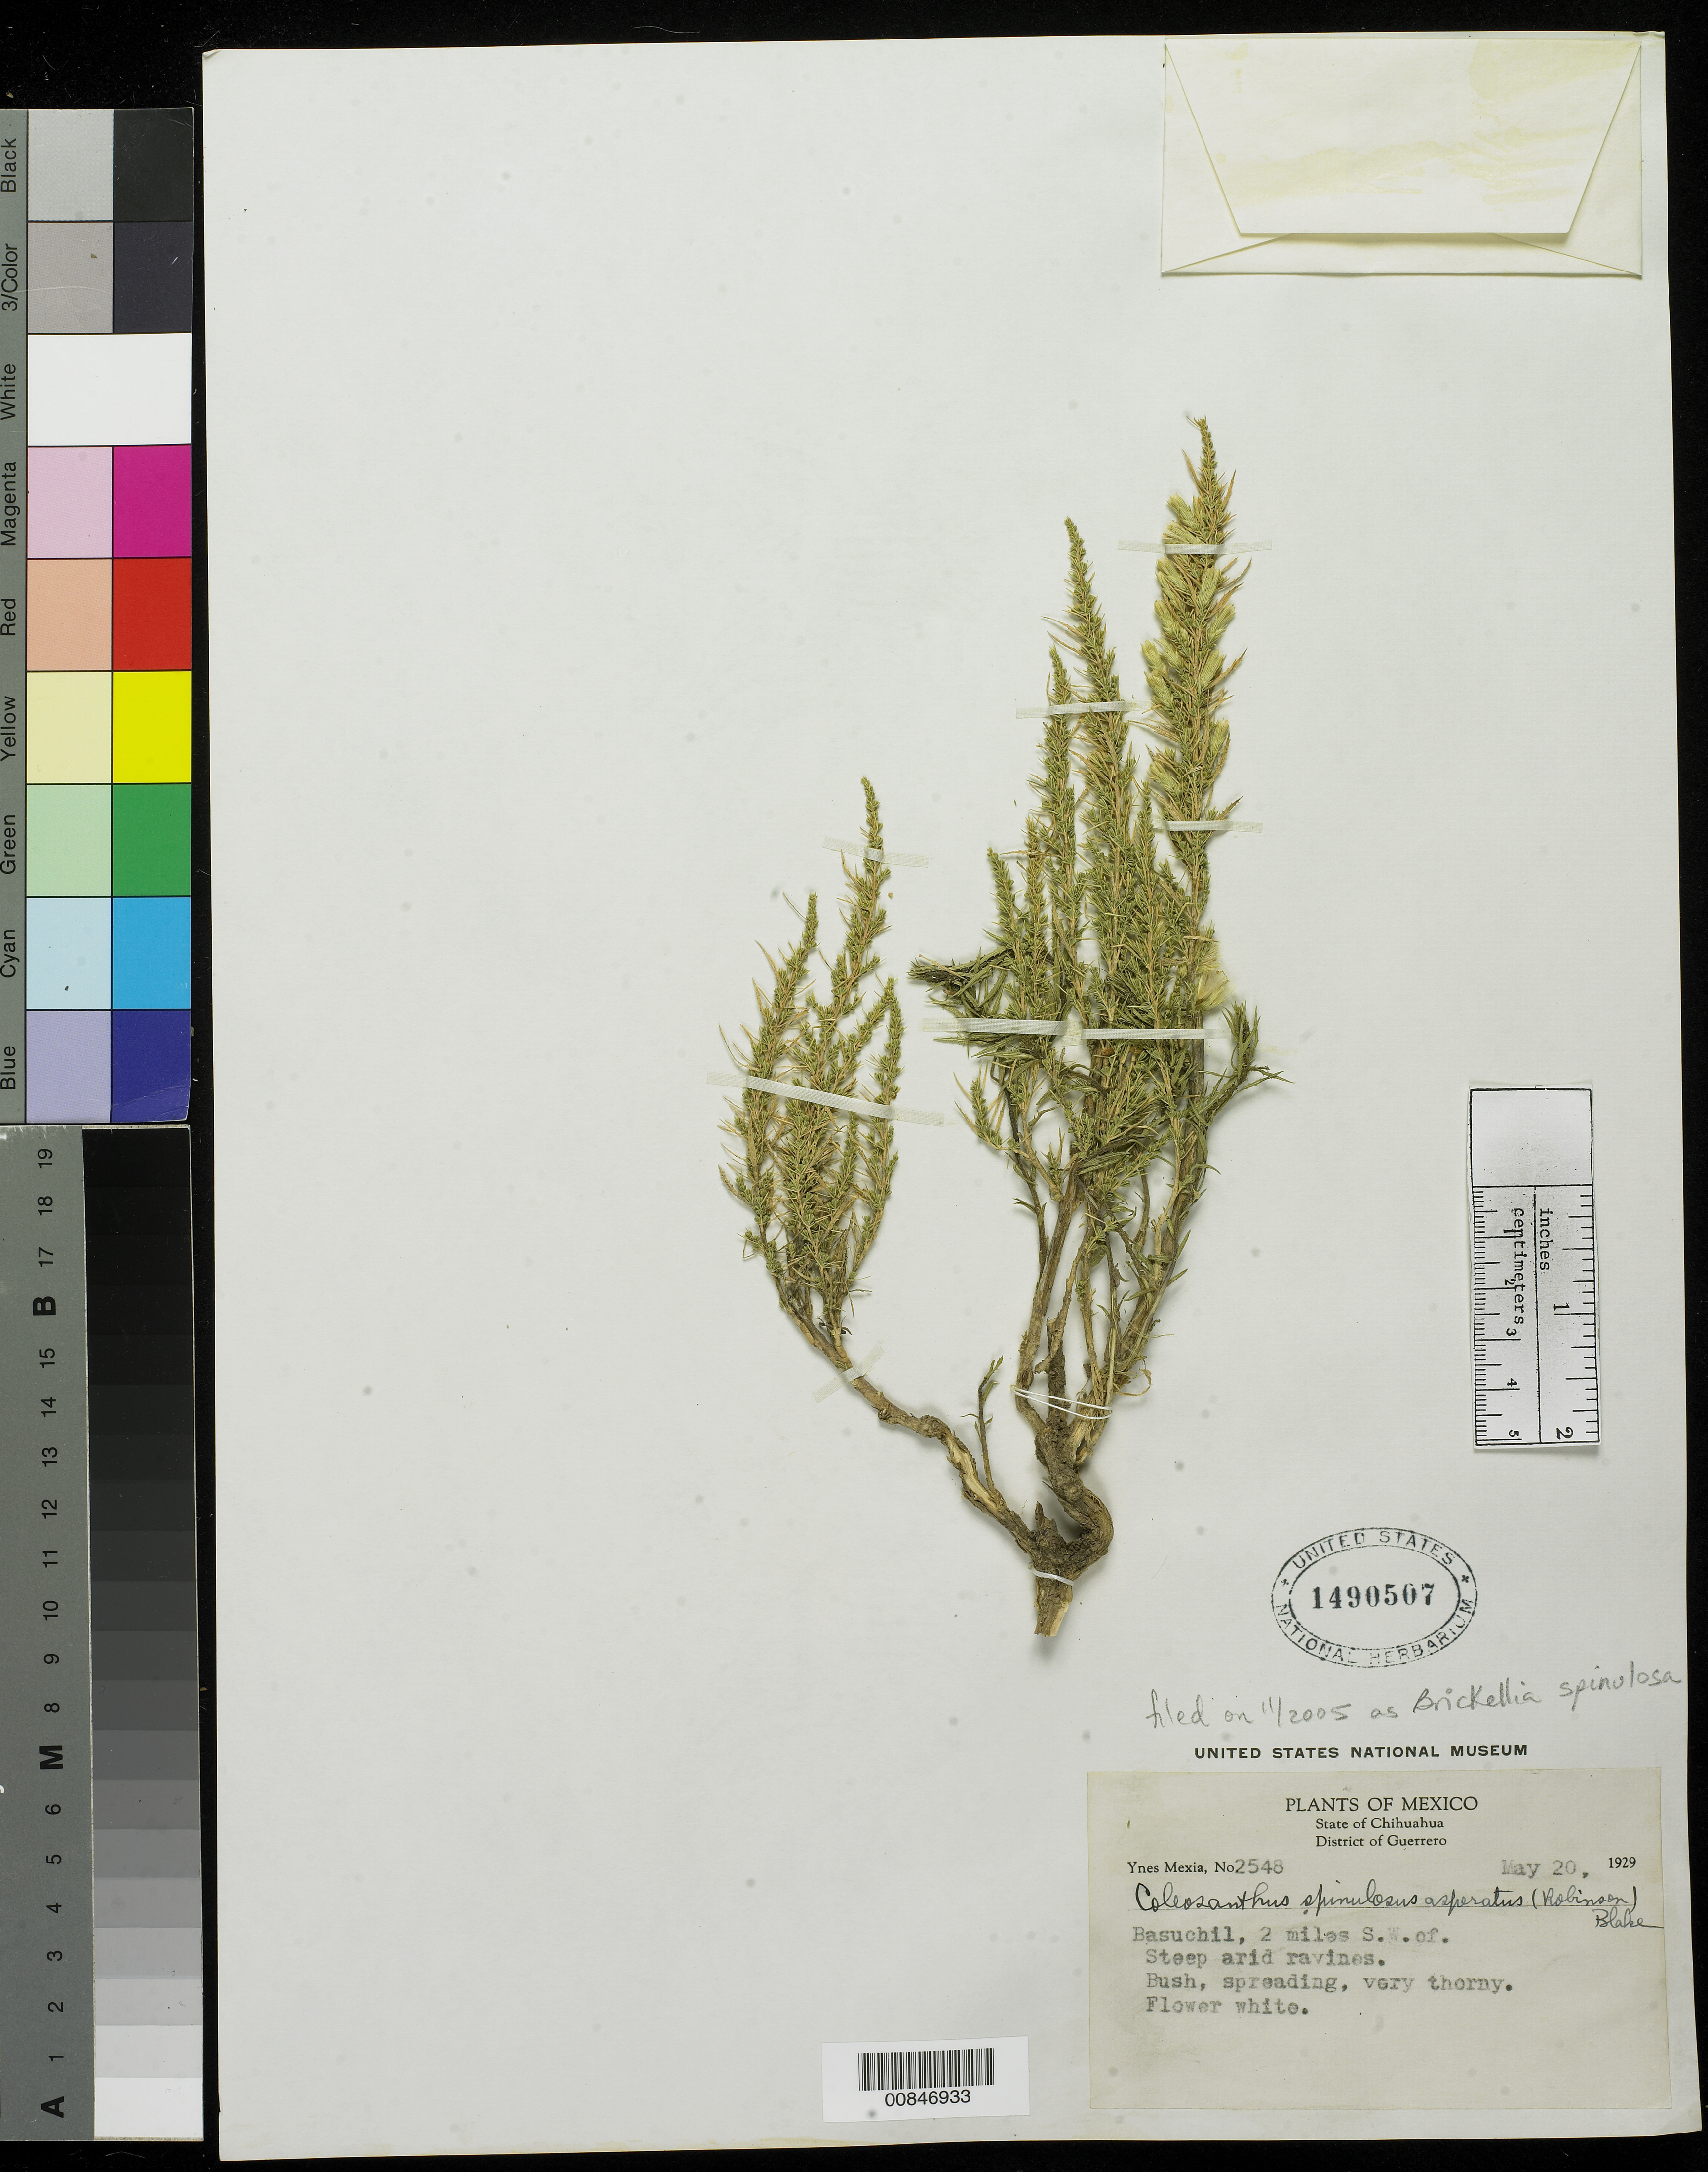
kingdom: Plantae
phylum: Tracheophyta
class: Magnoliopsida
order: Asterales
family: Asteraceae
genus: Brickellia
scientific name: Brickellia spinulosa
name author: (A. Gray) A. Gray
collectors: Y. Mexia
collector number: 2548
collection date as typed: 20 May 1929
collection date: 1929-05-20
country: Mexico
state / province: Chihuahua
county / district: Guerrero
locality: Basuchil, 2 miles S.W. of.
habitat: Steep arid ravines.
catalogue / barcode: US 1490507